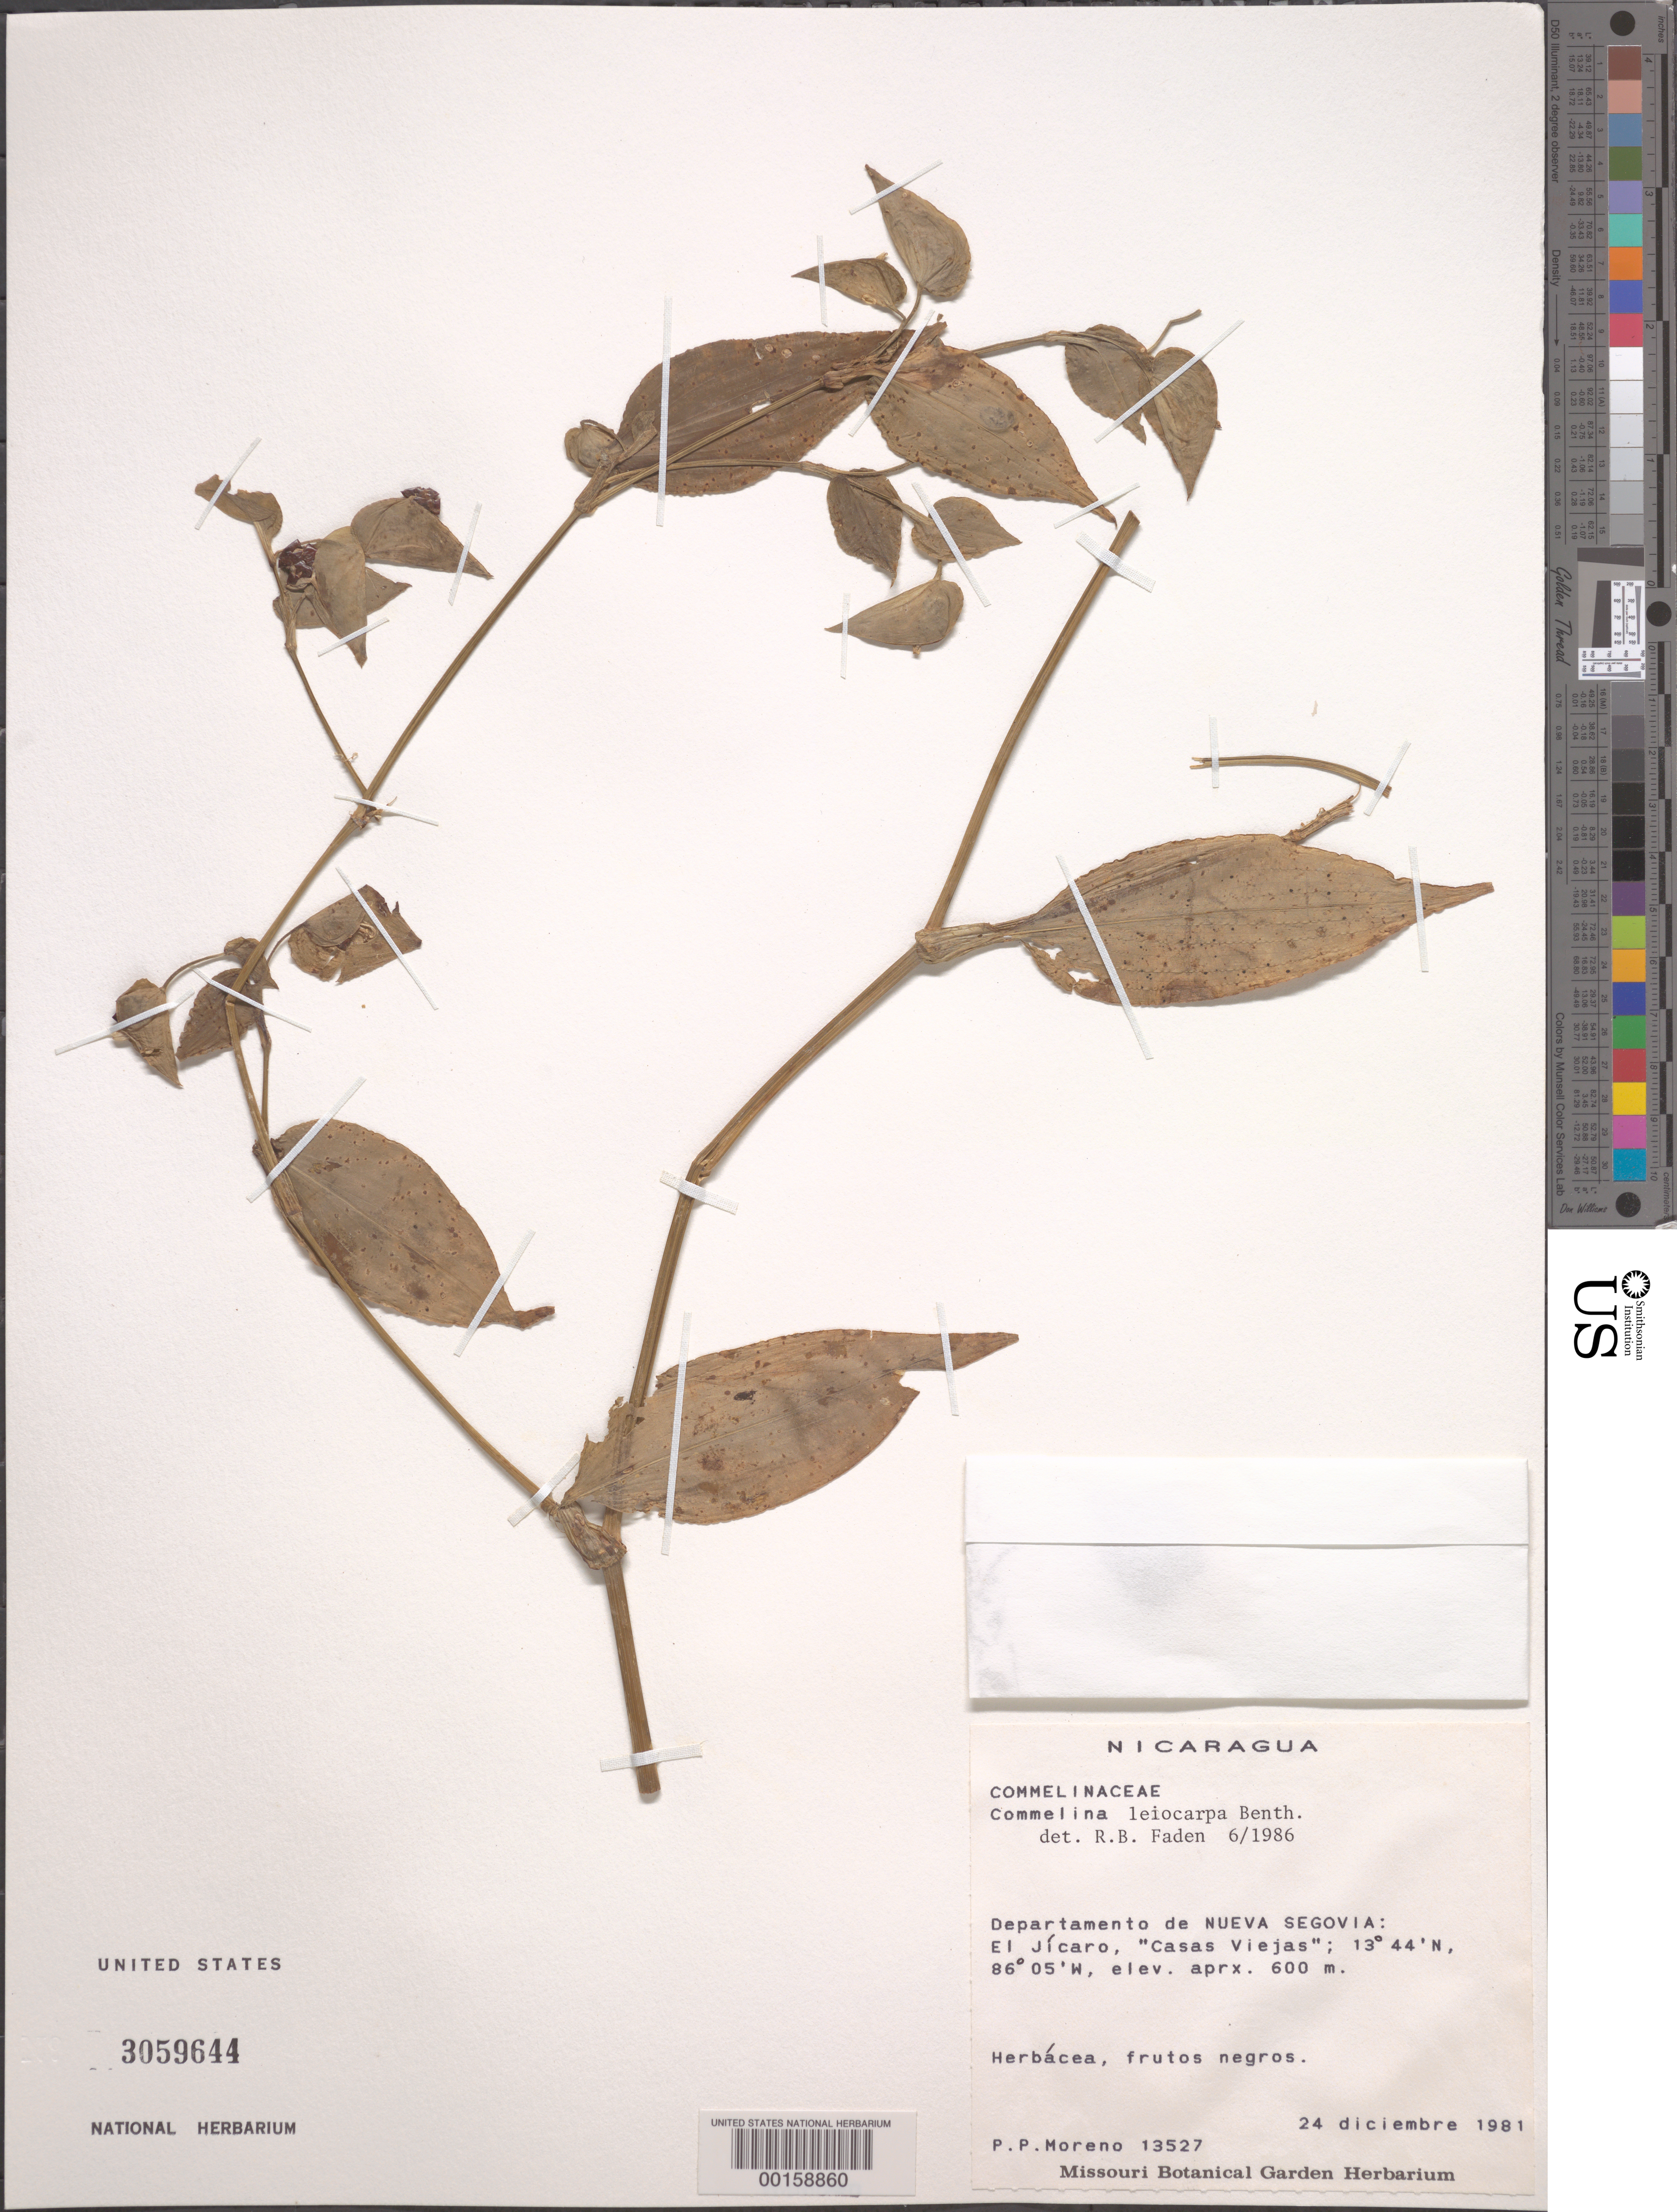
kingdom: Plantae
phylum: Tracheophyta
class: Liliopsida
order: Commelinales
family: Commelinaceae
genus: Commelina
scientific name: Commelina leiocarpa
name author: Benth.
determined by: Faden, Robert B., (US), Smithsonian Institution - National Museum of Natural History (UNITED STATES)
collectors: P. Moreno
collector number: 13527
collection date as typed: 24 Dec 1981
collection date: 1981-12-24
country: Nicaragua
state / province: Nueva Segovia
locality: El jicaro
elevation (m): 600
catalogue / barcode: US 3059644